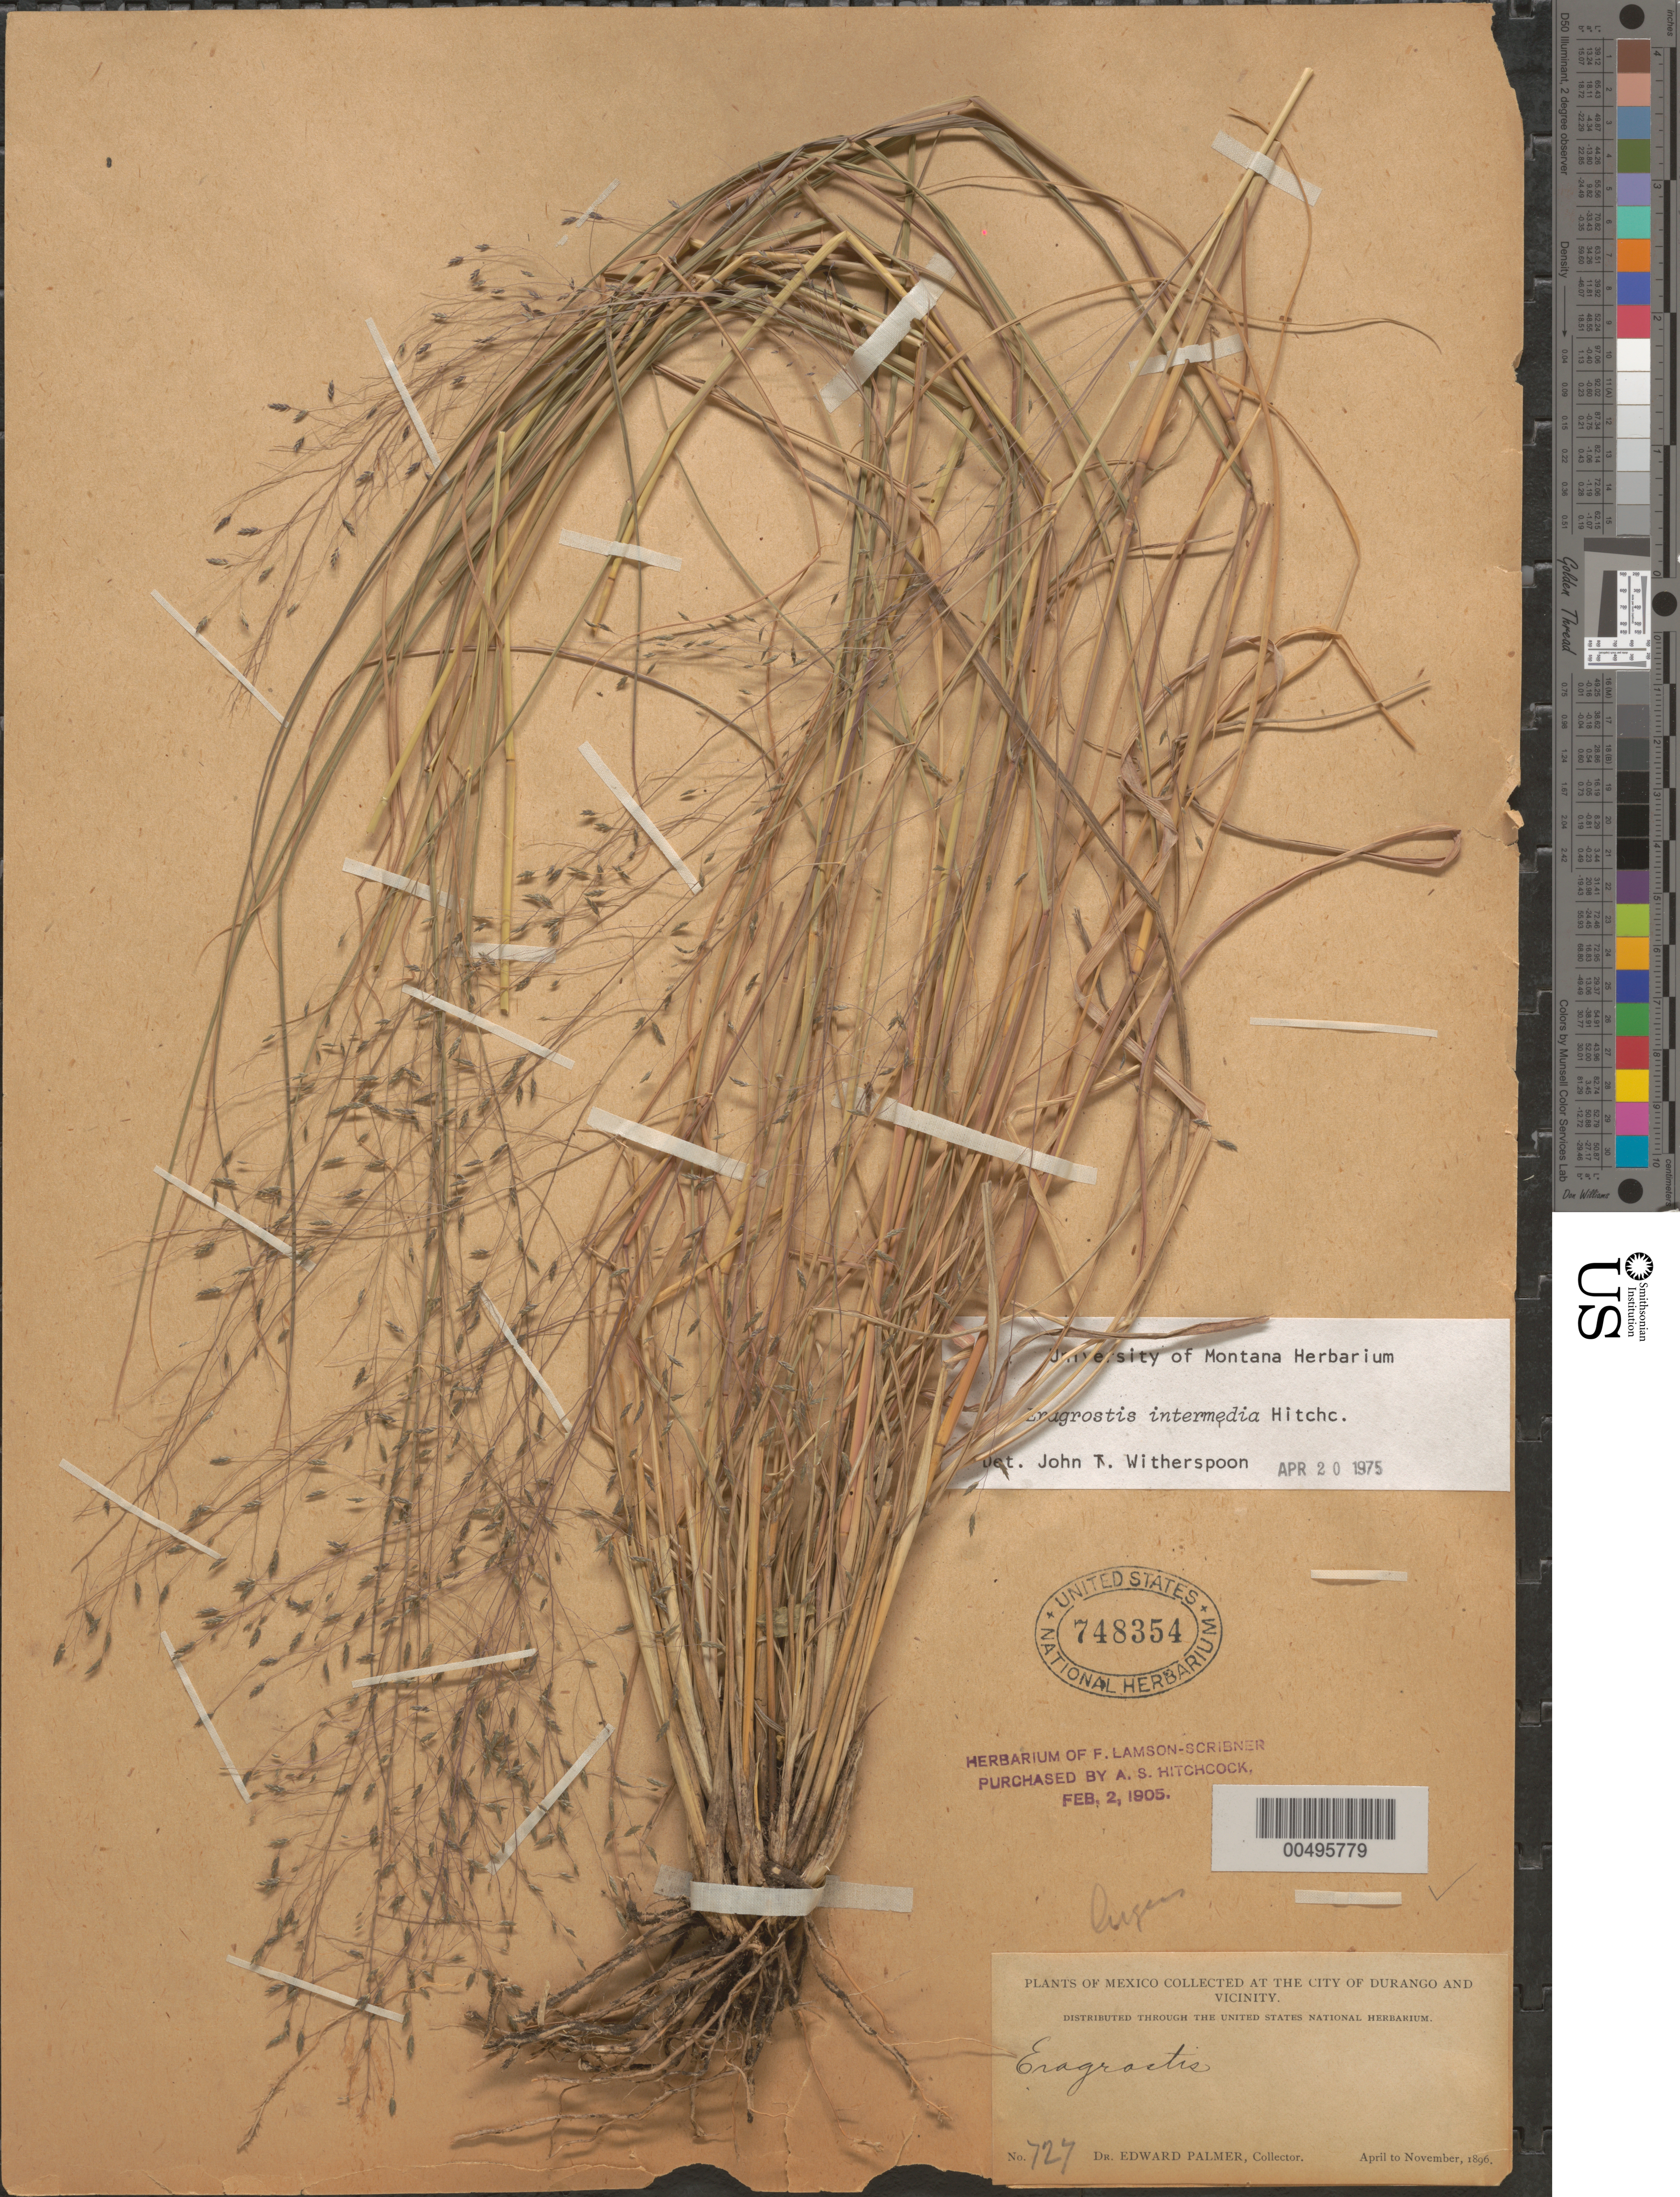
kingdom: Plantae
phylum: Tracheophyta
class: Liliopsida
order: Poales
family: Poaceae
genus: Eragrostis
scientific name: Eragrostis intermedia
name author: Hitchc.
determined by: Witherspoon, John T.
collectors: E. Palmer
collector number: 727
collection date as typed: Apr 1896 to Nov 1896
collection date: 1896-04/1896-11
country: Mexico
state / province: Durango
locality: City of Durango and vicinity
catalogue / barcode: US 748354